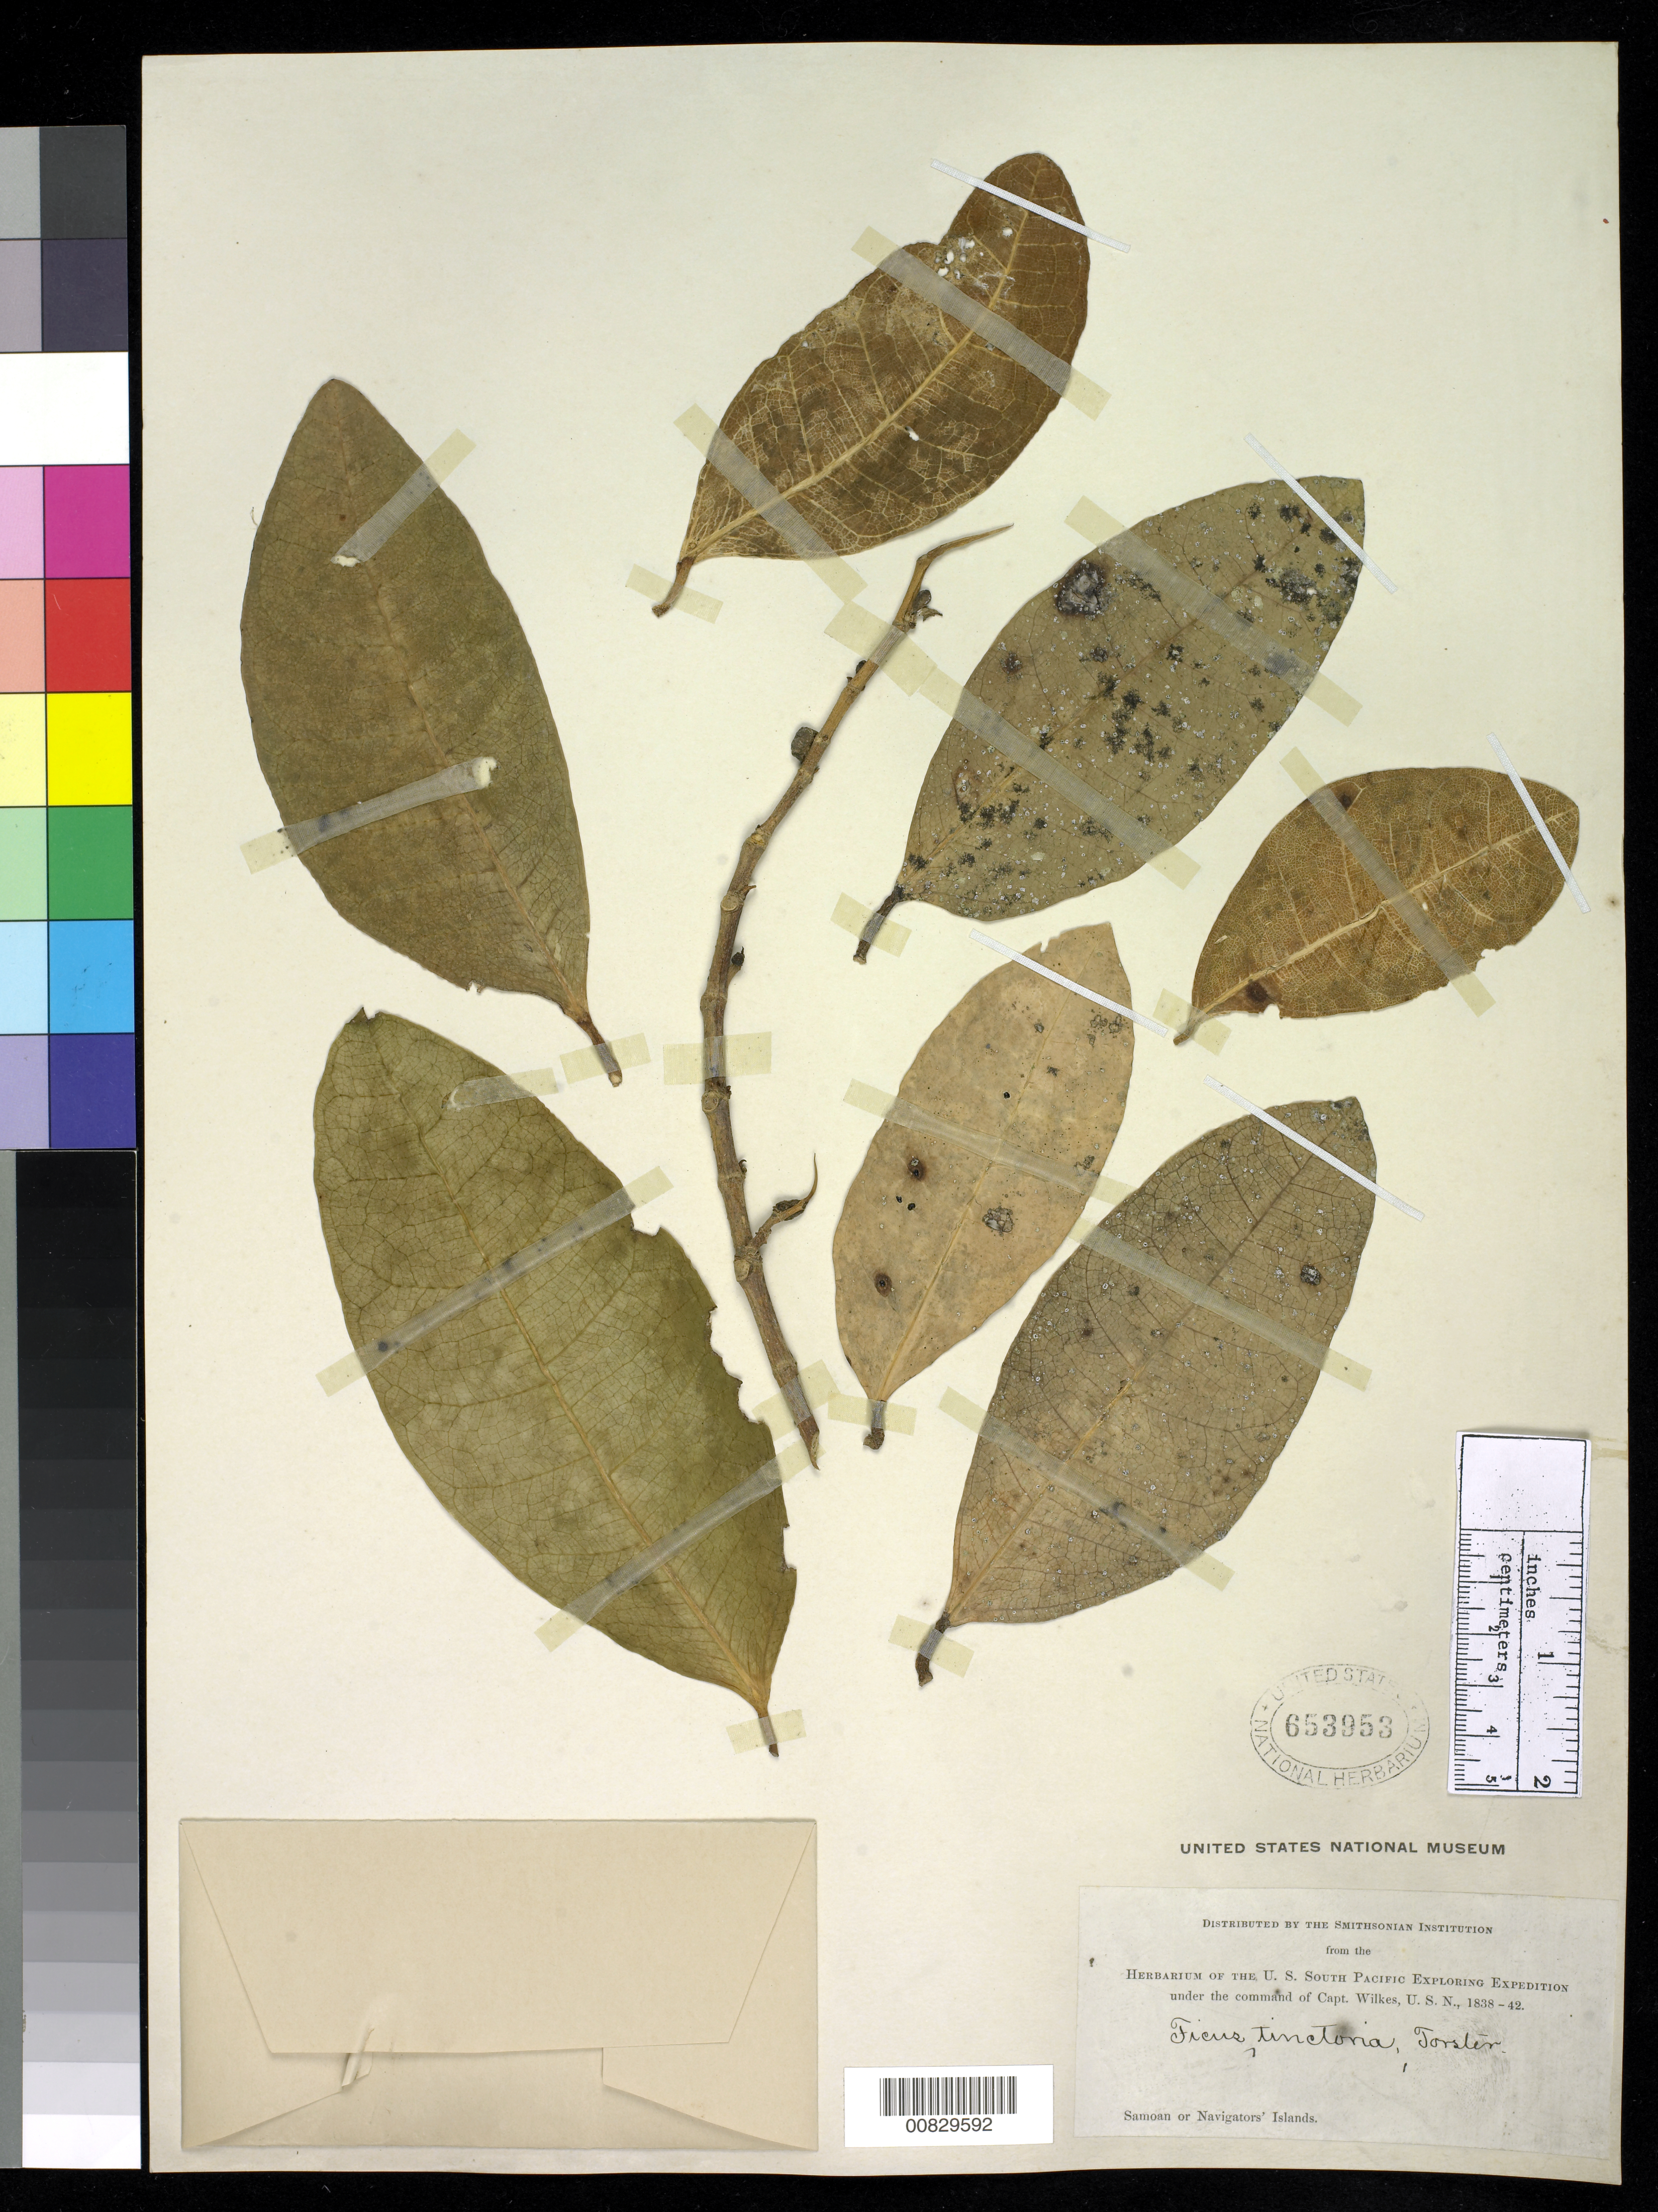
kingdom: Plantae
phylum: Tracheophyta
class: Magnoliopsida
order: Rosales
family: Moraceae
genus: Ficus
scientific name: Ficus tinctoria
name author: G. Forst.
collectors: Wilkes Explor. Exped.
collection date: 1838/1842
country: American Samoa / Samoa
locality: Samoan or Navigator's Islands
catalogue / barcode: US 653953